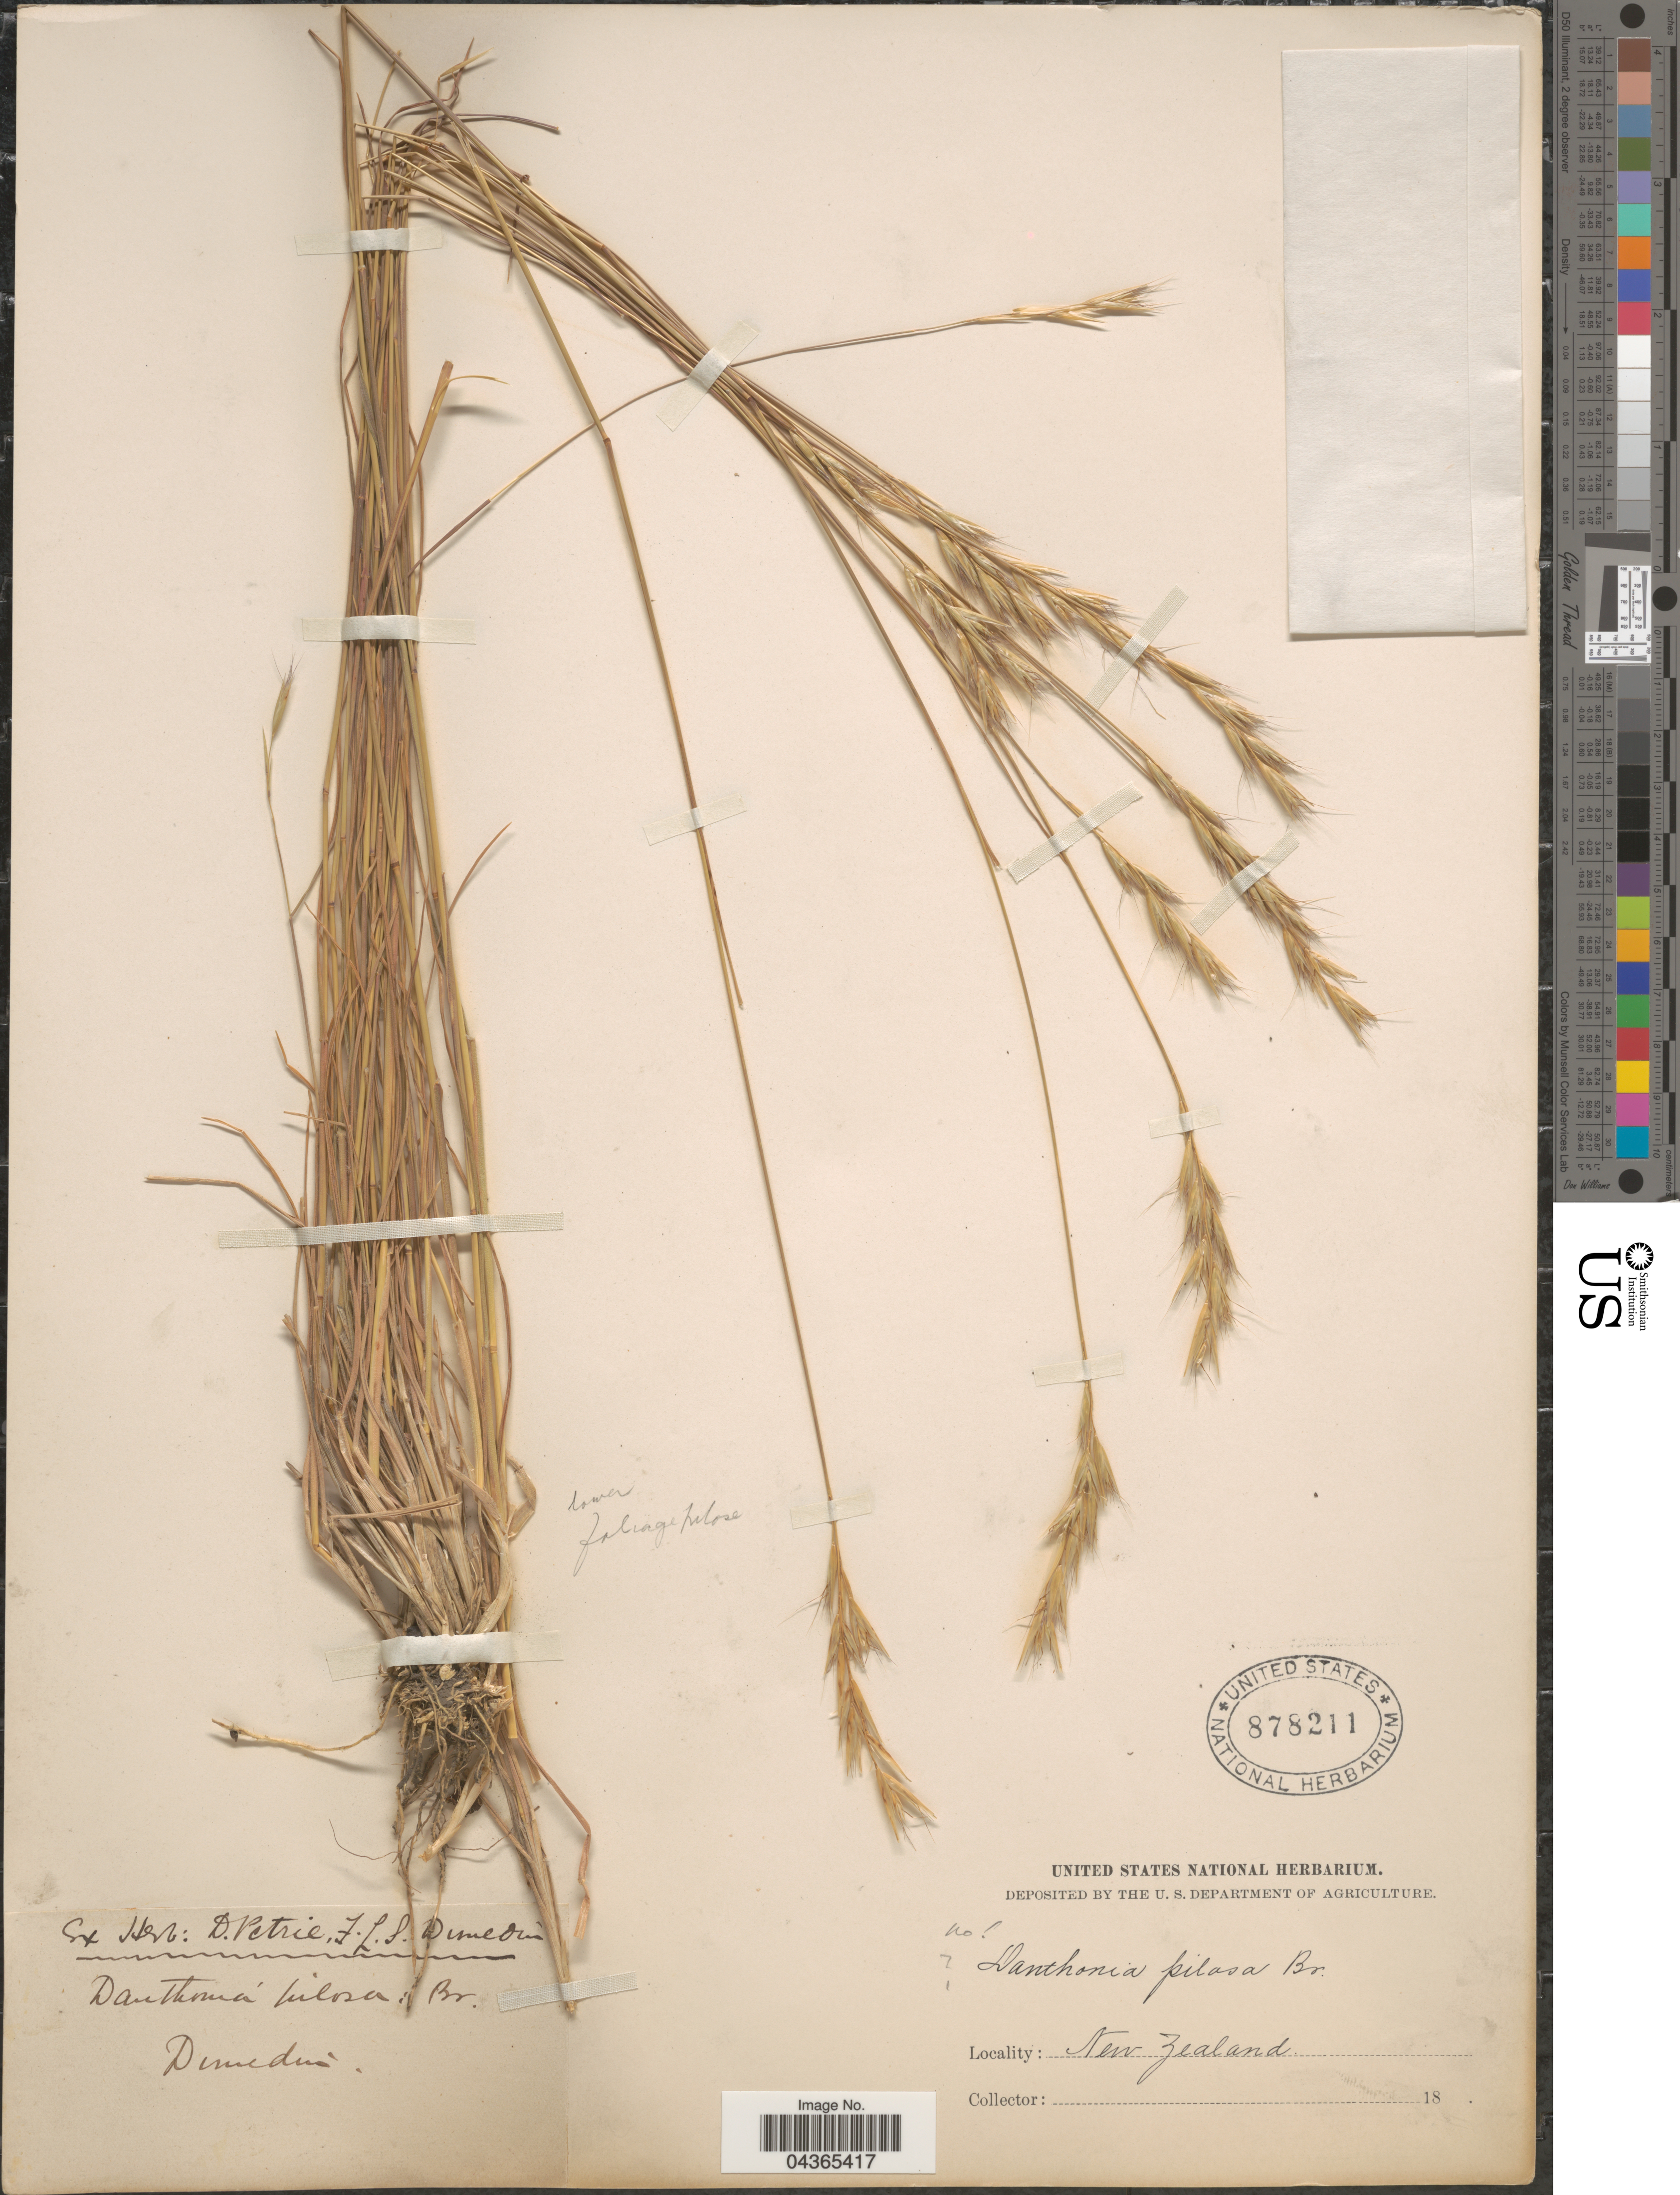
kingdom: Plantae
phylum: Tracheophyta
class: Liliopsida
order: Poales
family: Poaceae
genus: Rytidosperma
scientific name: Rytidosperma sp.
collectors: D. Petrie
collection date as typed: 18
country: New Zealand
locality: Dunedin.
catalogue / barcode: US 878211